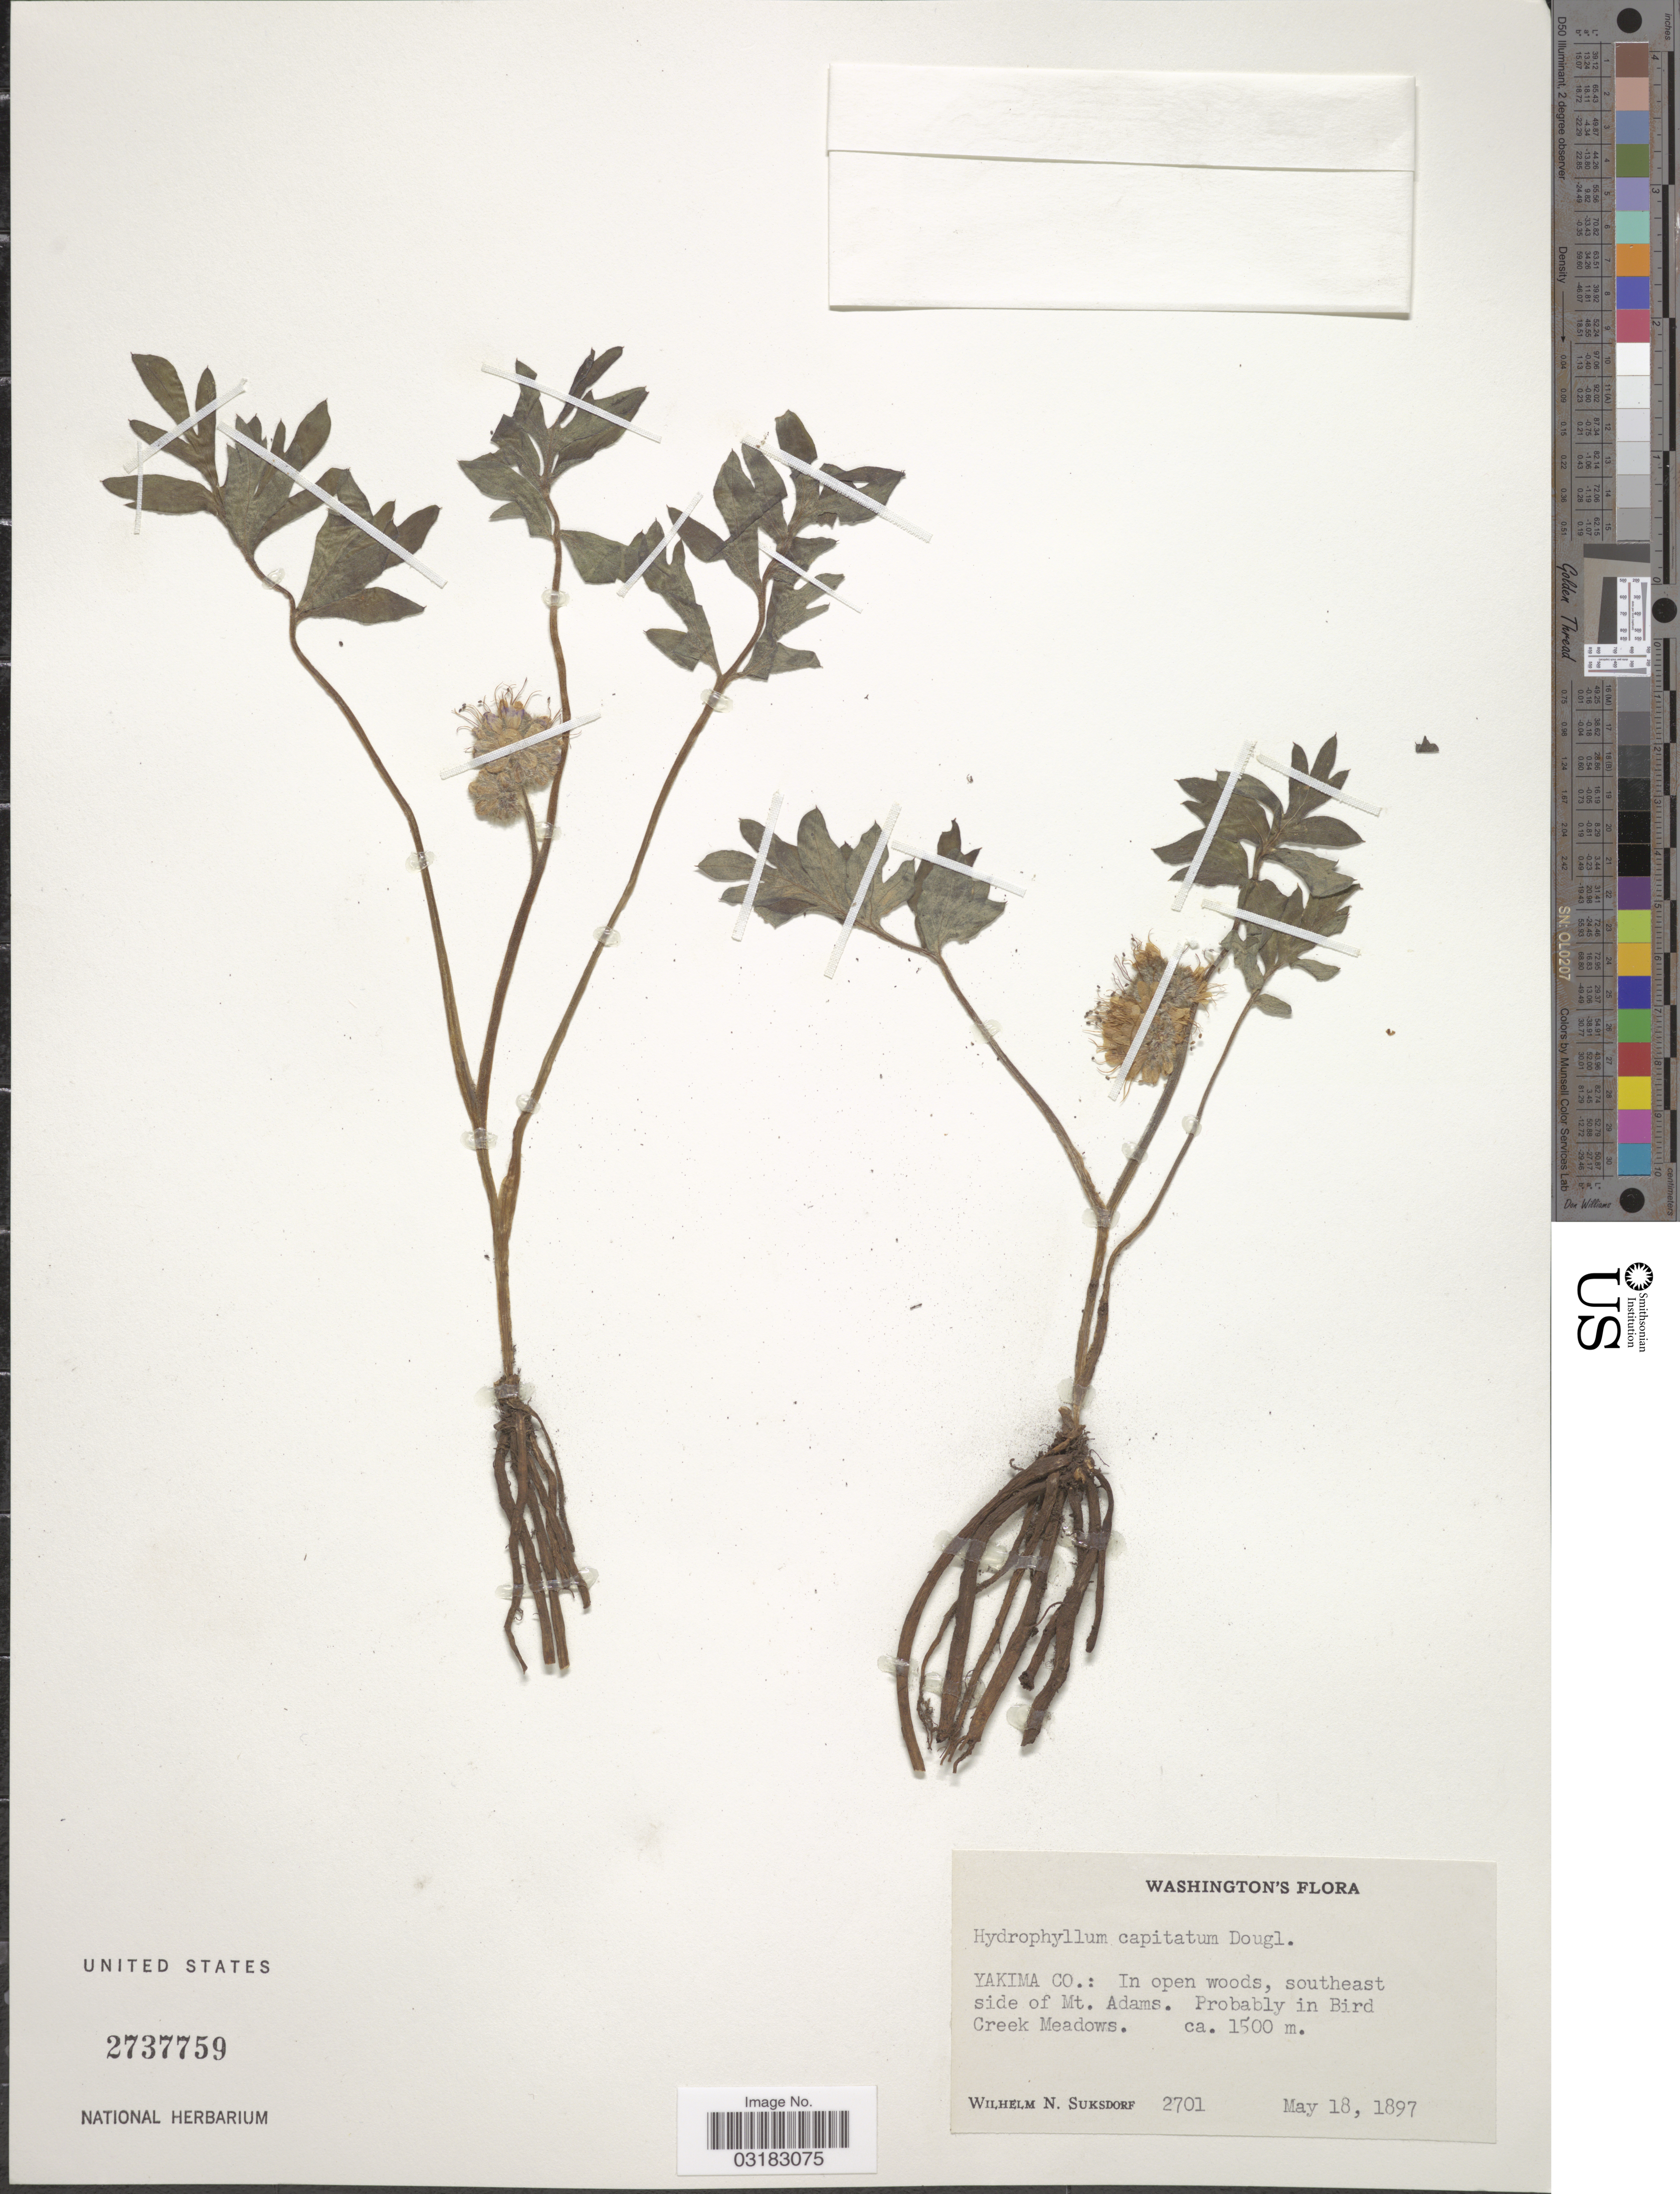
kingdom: Plantae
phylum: Tracheophyta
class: Magnoliopsida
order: Boraginales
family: Hydrophyllaceae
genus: Hydrophyllum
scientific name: Hydrophyllum capitatum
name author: Douglas ex Benth.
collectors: W. N. Suksdorf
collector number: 2701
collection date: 1897-05-18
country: United States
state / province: Washington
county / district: Yakima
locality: Yakima Co.: southeast side of Mt. Adams. Probably in Bird Creek Meadows.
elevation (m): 1500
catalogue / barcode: US 2737759